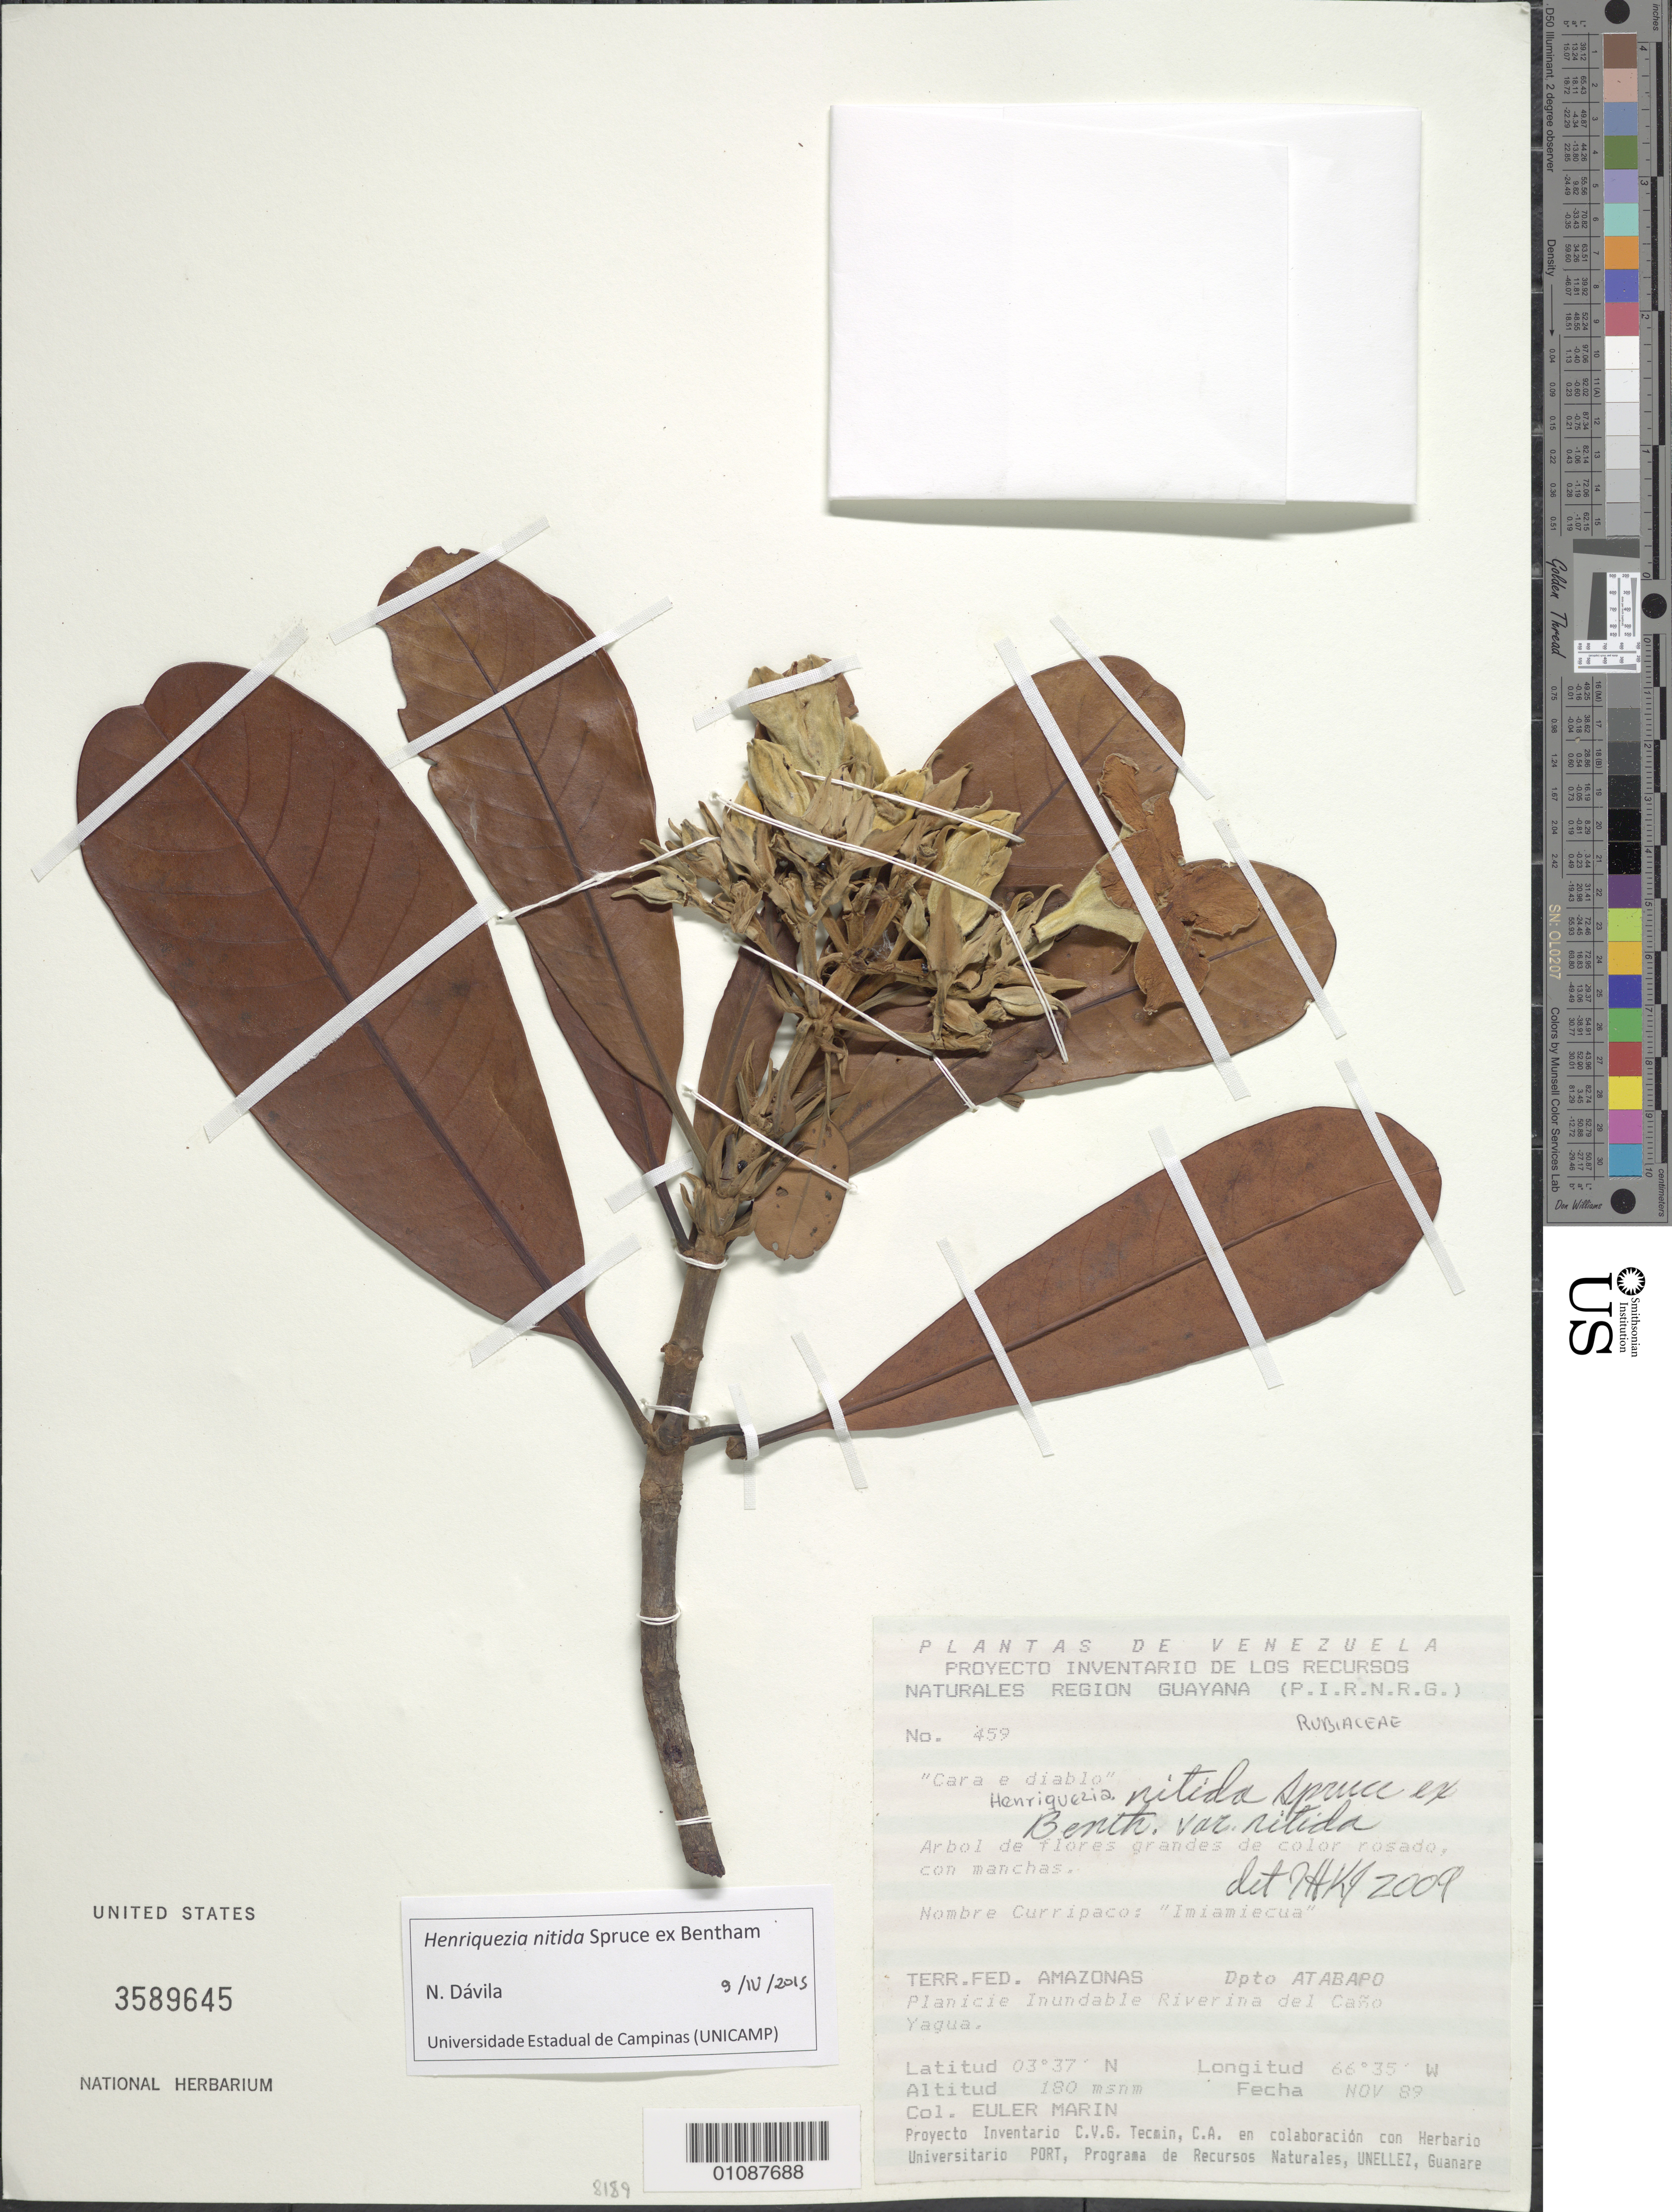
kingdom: Plantae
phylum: Tracheophyta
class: Magnoliopsida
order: Gentianales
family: Rubiaceae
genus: Henriquezia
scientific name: Henriquezia nitida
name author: Spruce ex Benth.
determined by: Davila, N.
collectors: E. Marin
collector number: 459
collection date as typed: Nov-89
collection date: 1989-11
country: Venezuela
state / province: Amazonas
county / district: Atabapo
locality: Caño Yagua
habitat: Planicie inundable riverina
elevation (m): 180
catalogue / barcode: US 3589645